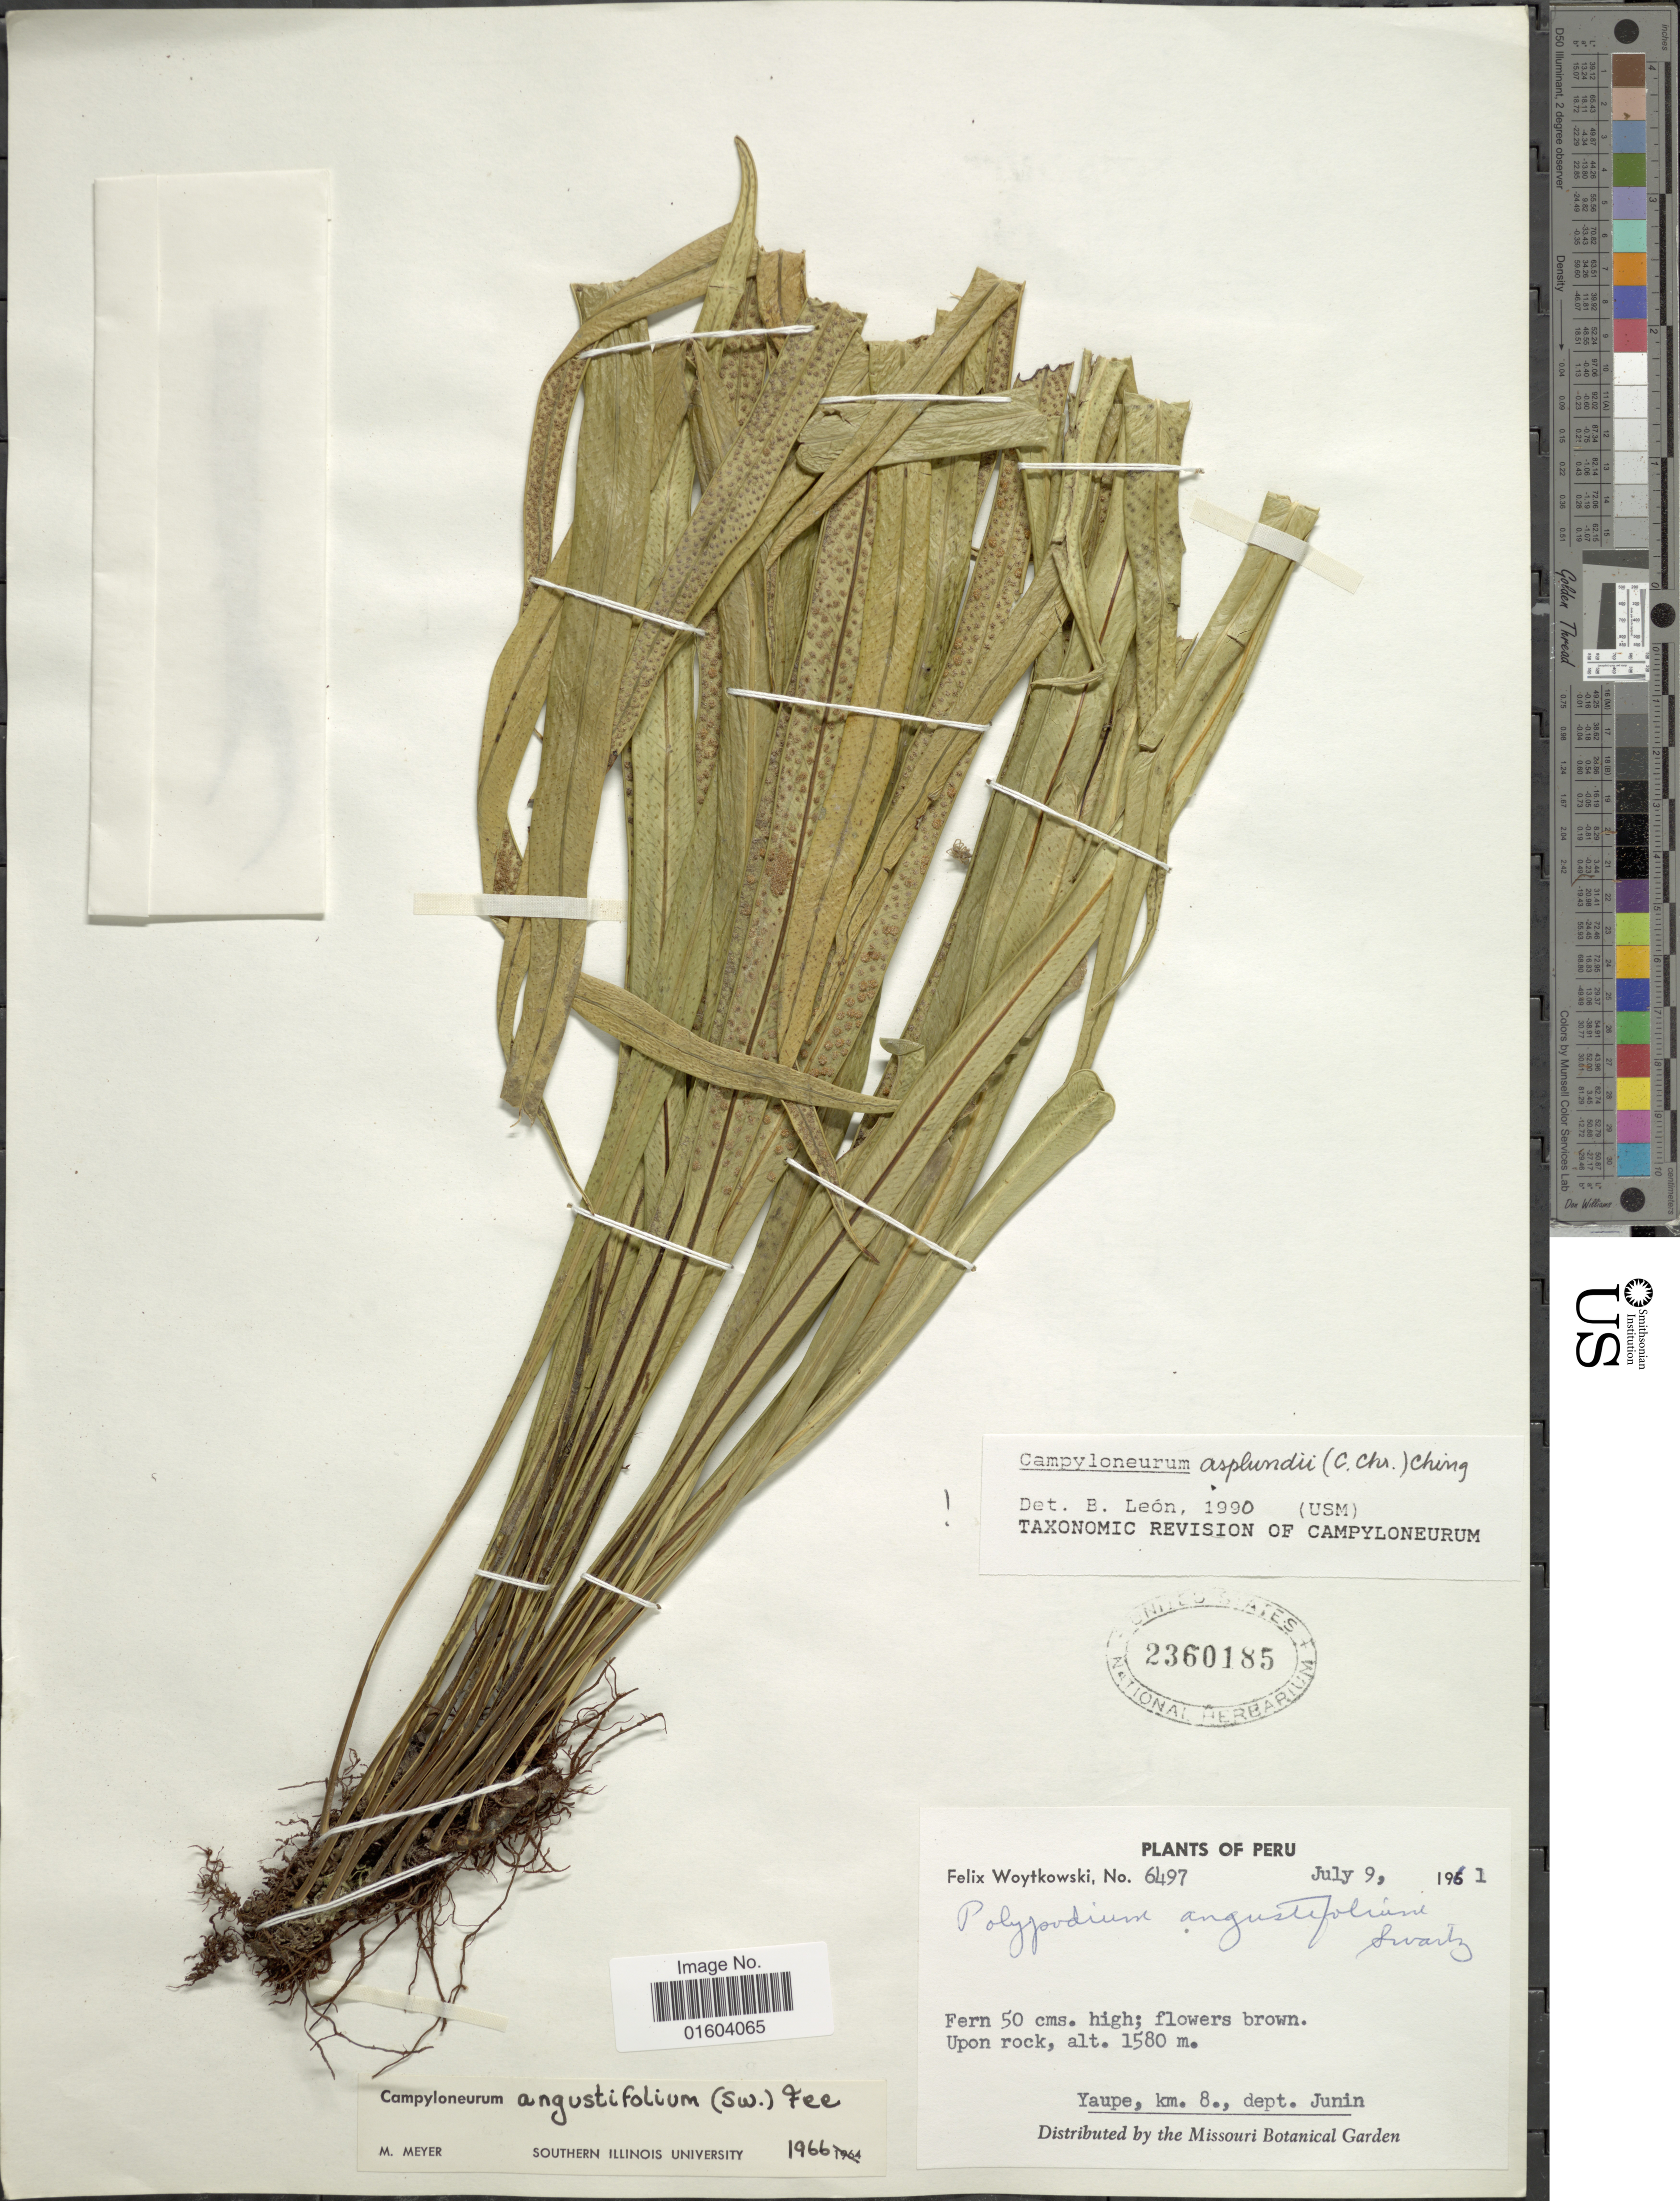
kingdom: Plantae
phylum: Tracheophyta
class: Polypodiopsida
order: Polypodiales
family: Polypodiaceae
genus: Campyloneurum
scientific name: Campyloneurum asplundii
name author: (C. Chr.) Ching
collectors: F. Woytkowski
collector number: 6497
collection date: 1961-07-09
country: Peru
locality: Peru, Yaupe, km. 8., dept. Junin.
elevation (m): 1580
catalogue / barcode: US 2360185